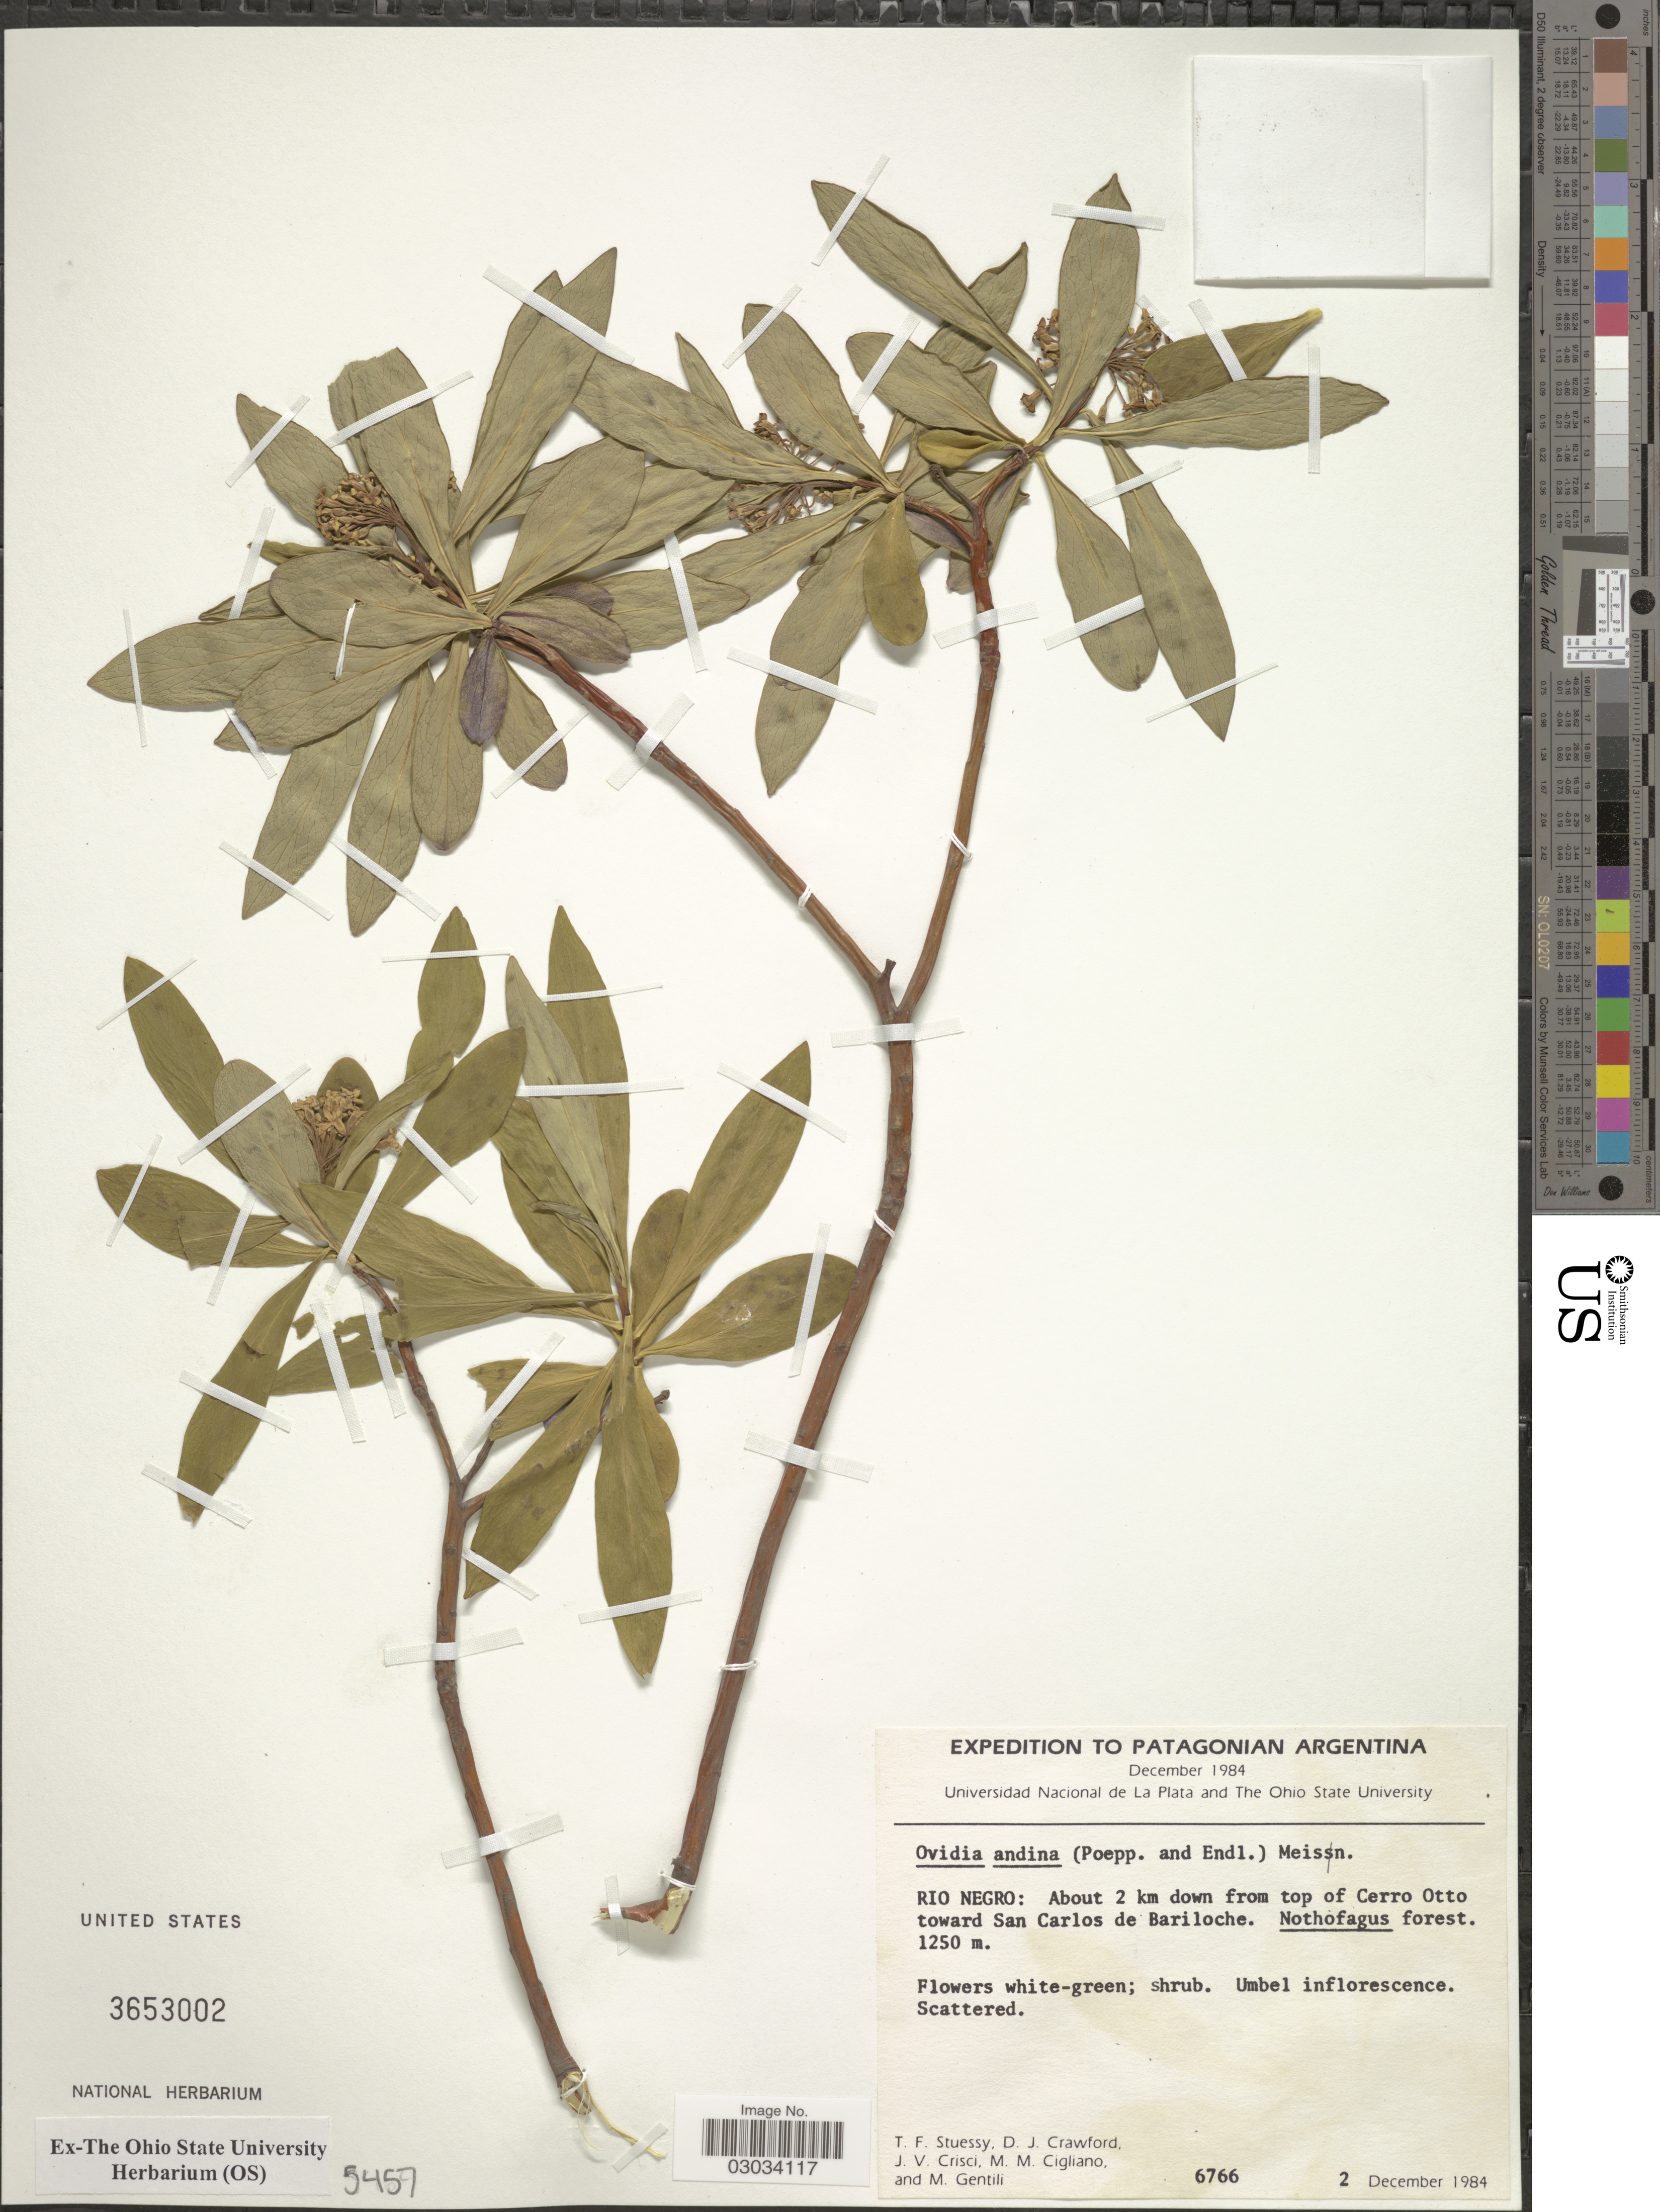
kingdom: Plantae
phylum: Tracheophyta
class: Magnoliopsida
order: Malvales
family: Thymelaeaceae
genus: Ovidia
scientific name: Ovidia andina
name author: (Poepp. & Endl.) Meisn.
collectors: T. Stuessy, D. Crawford, J. Crisci, M. Cigliano & M. Gentili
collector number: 6766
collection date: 1984-12-02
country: Argentina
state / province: Rio Negro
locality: Patagonian Argentina. About 2 km down from top of Cerro Otto toward San Carlos de Bariloche.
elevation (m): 1250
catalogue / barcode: US 3653002